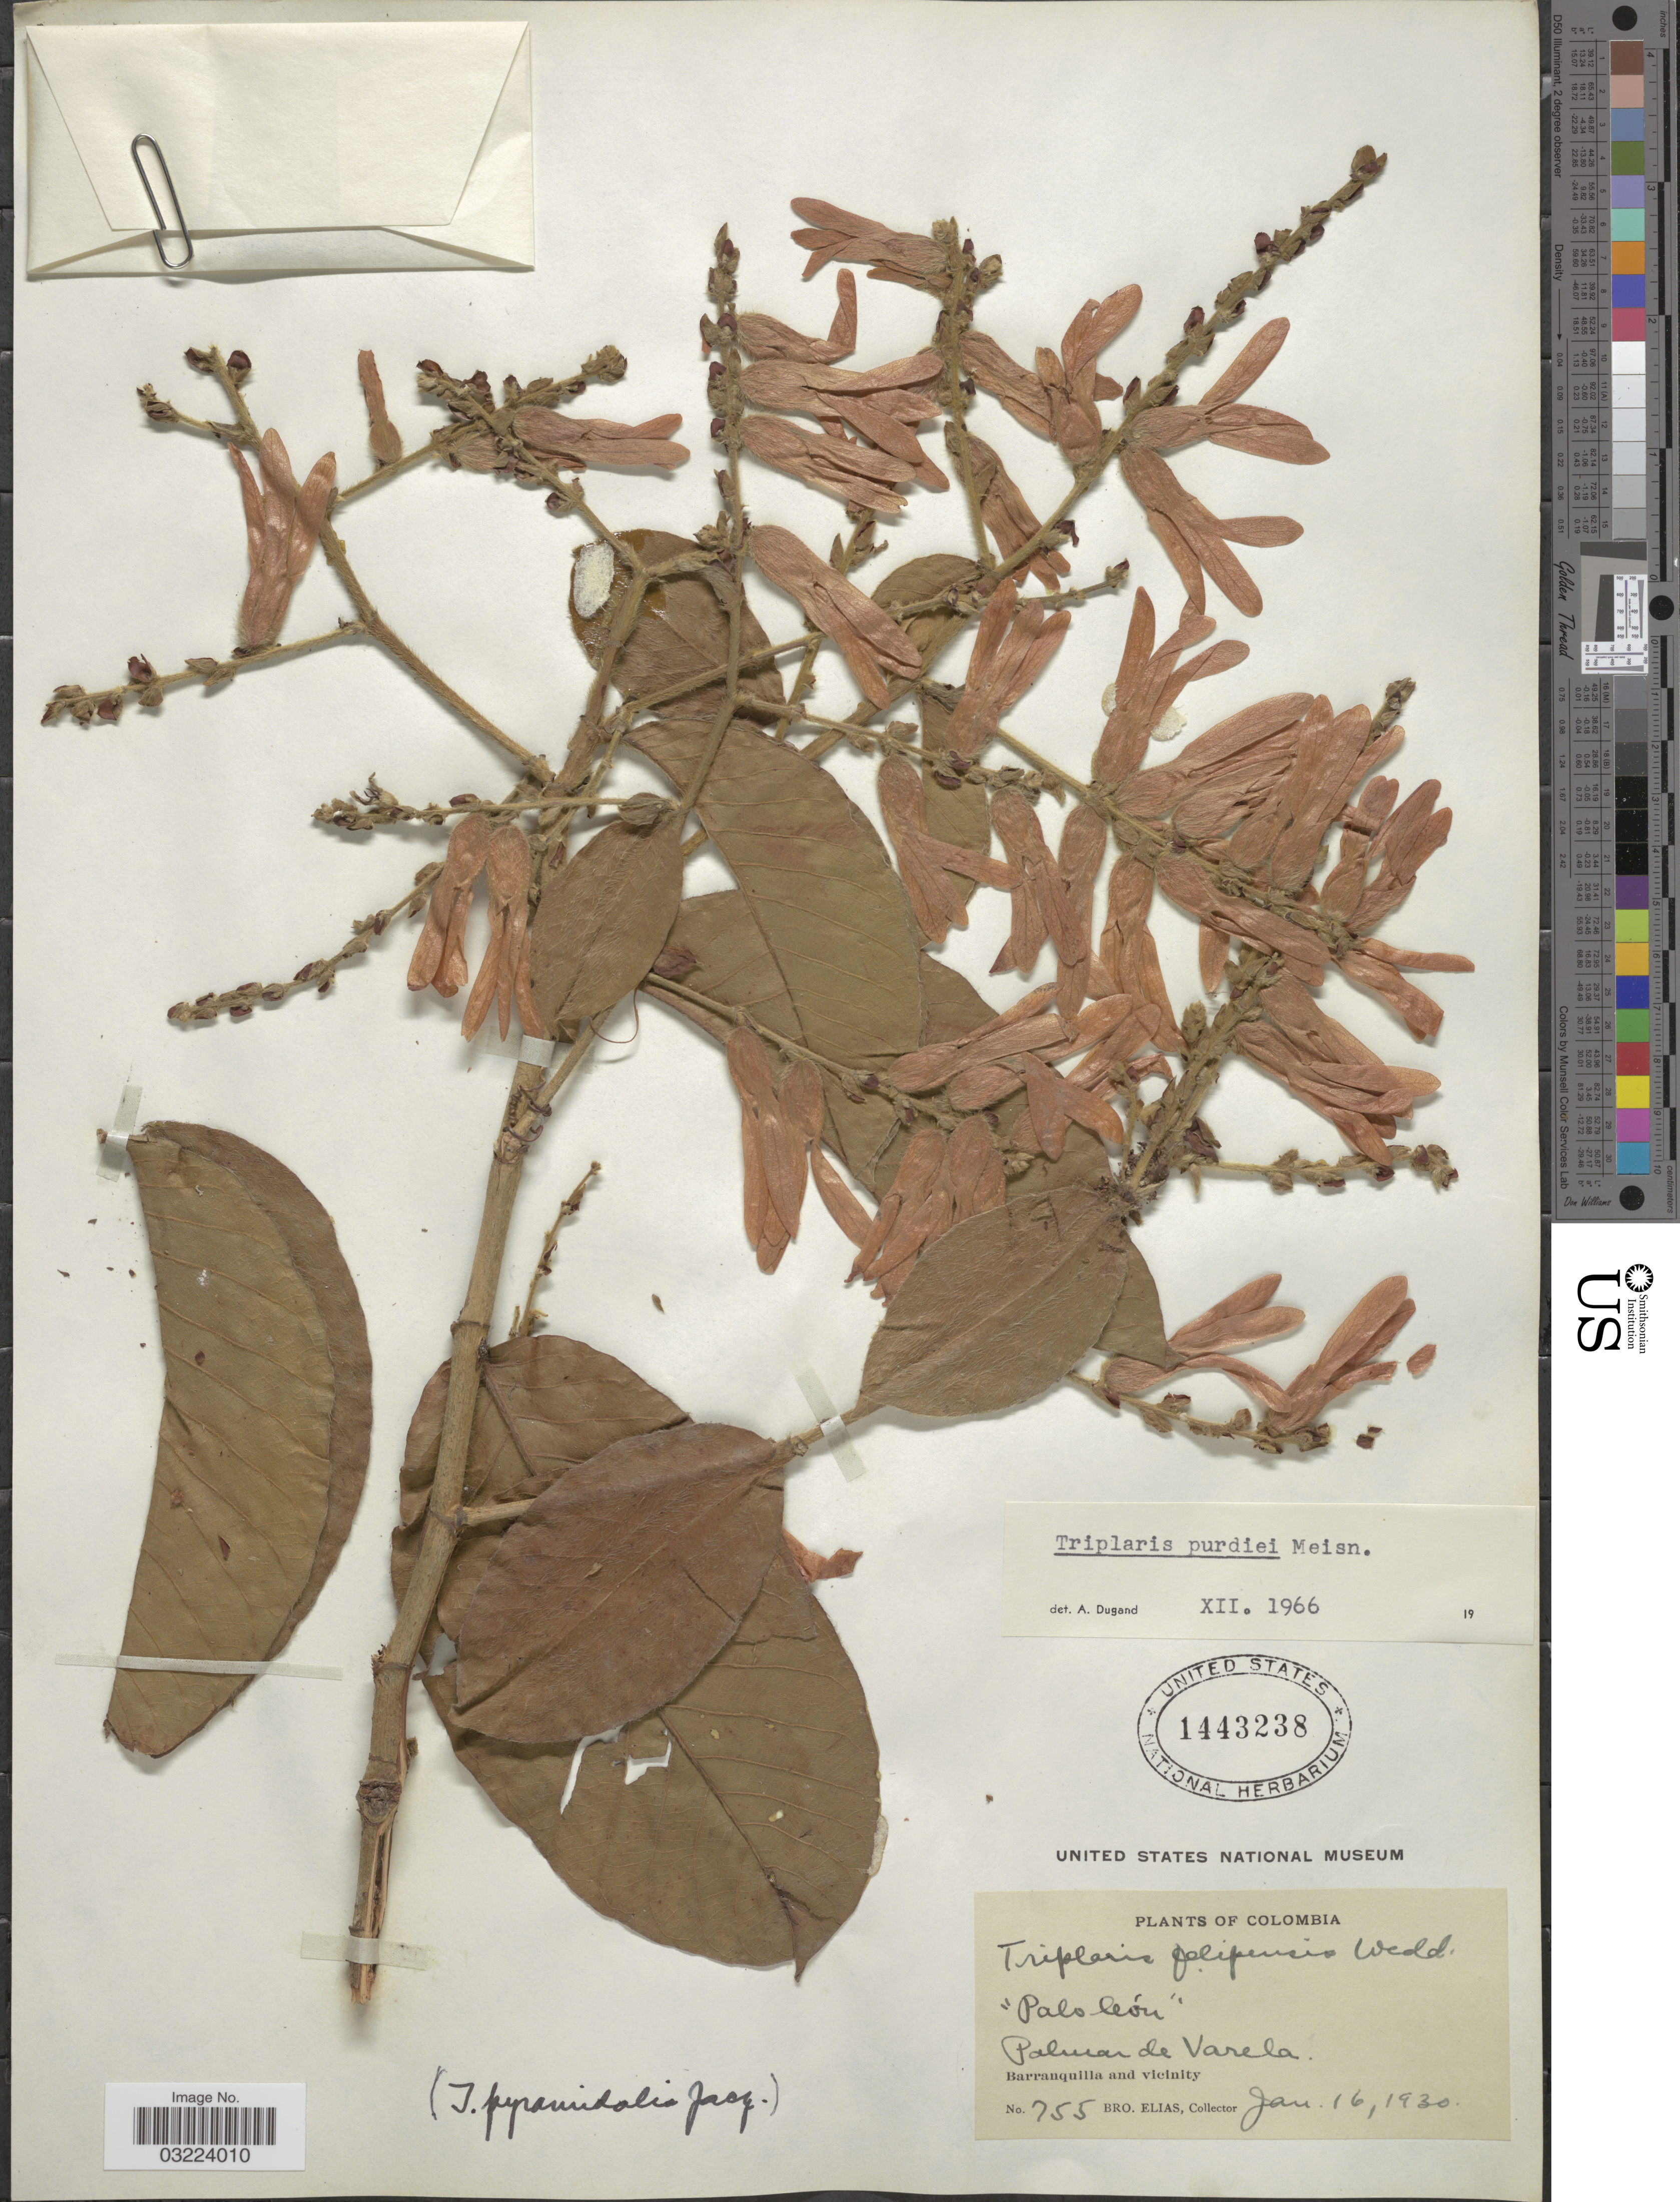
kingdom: Plantae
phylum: Tracheophyta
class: Magnoliopsida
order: Caryophyllales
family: Polygonaceae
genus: Triplaris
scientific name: Triplaris purdiei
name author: Meisn.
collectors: Bro. Elias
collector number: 755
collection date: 1930-01-16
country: Colombia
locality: Palmar de Varela. Barranquilla and vicinity.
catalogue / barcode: US 1443238